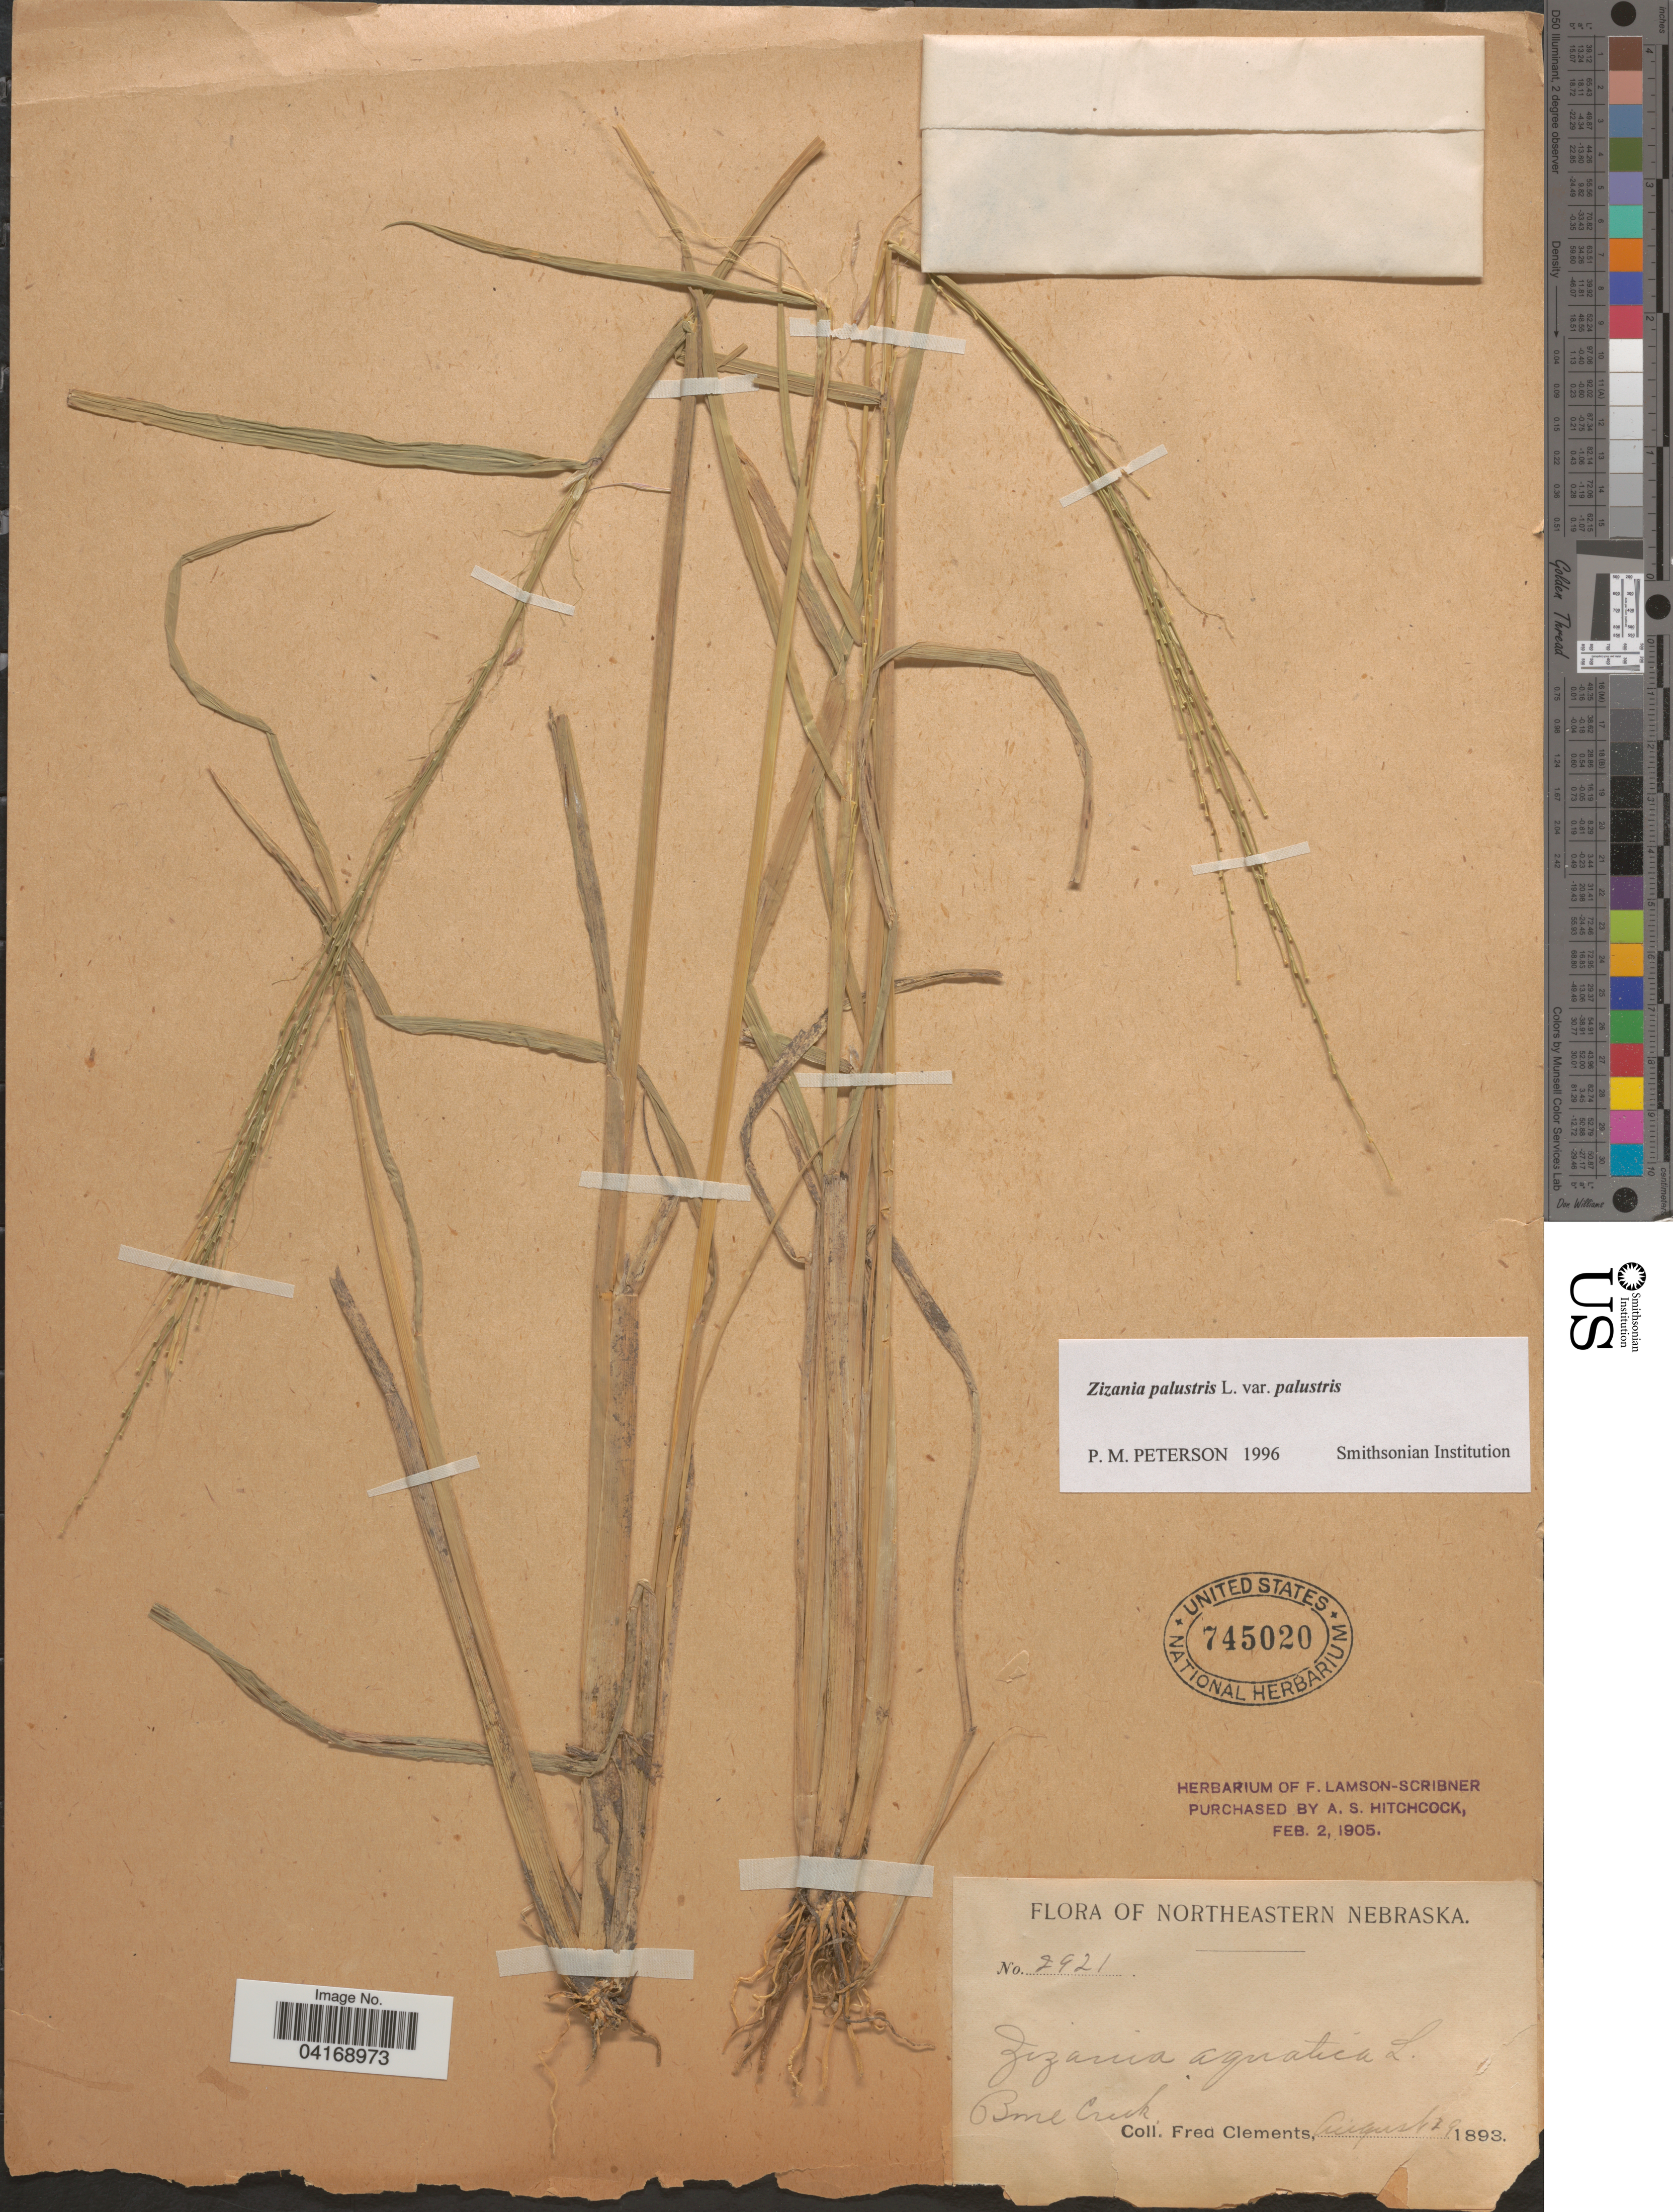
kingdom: Plantae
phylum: Tracheophyta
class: Liliopsida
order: Poales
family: Poaceae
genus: Zizania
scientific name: Zizania palustris var. palustris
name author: L.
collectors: F. E. Clements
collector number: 2921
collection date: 1893-08-29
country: United States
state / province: Nebraska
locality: Northeastern Nebraska. Bone Creek.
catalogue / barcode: US 745020